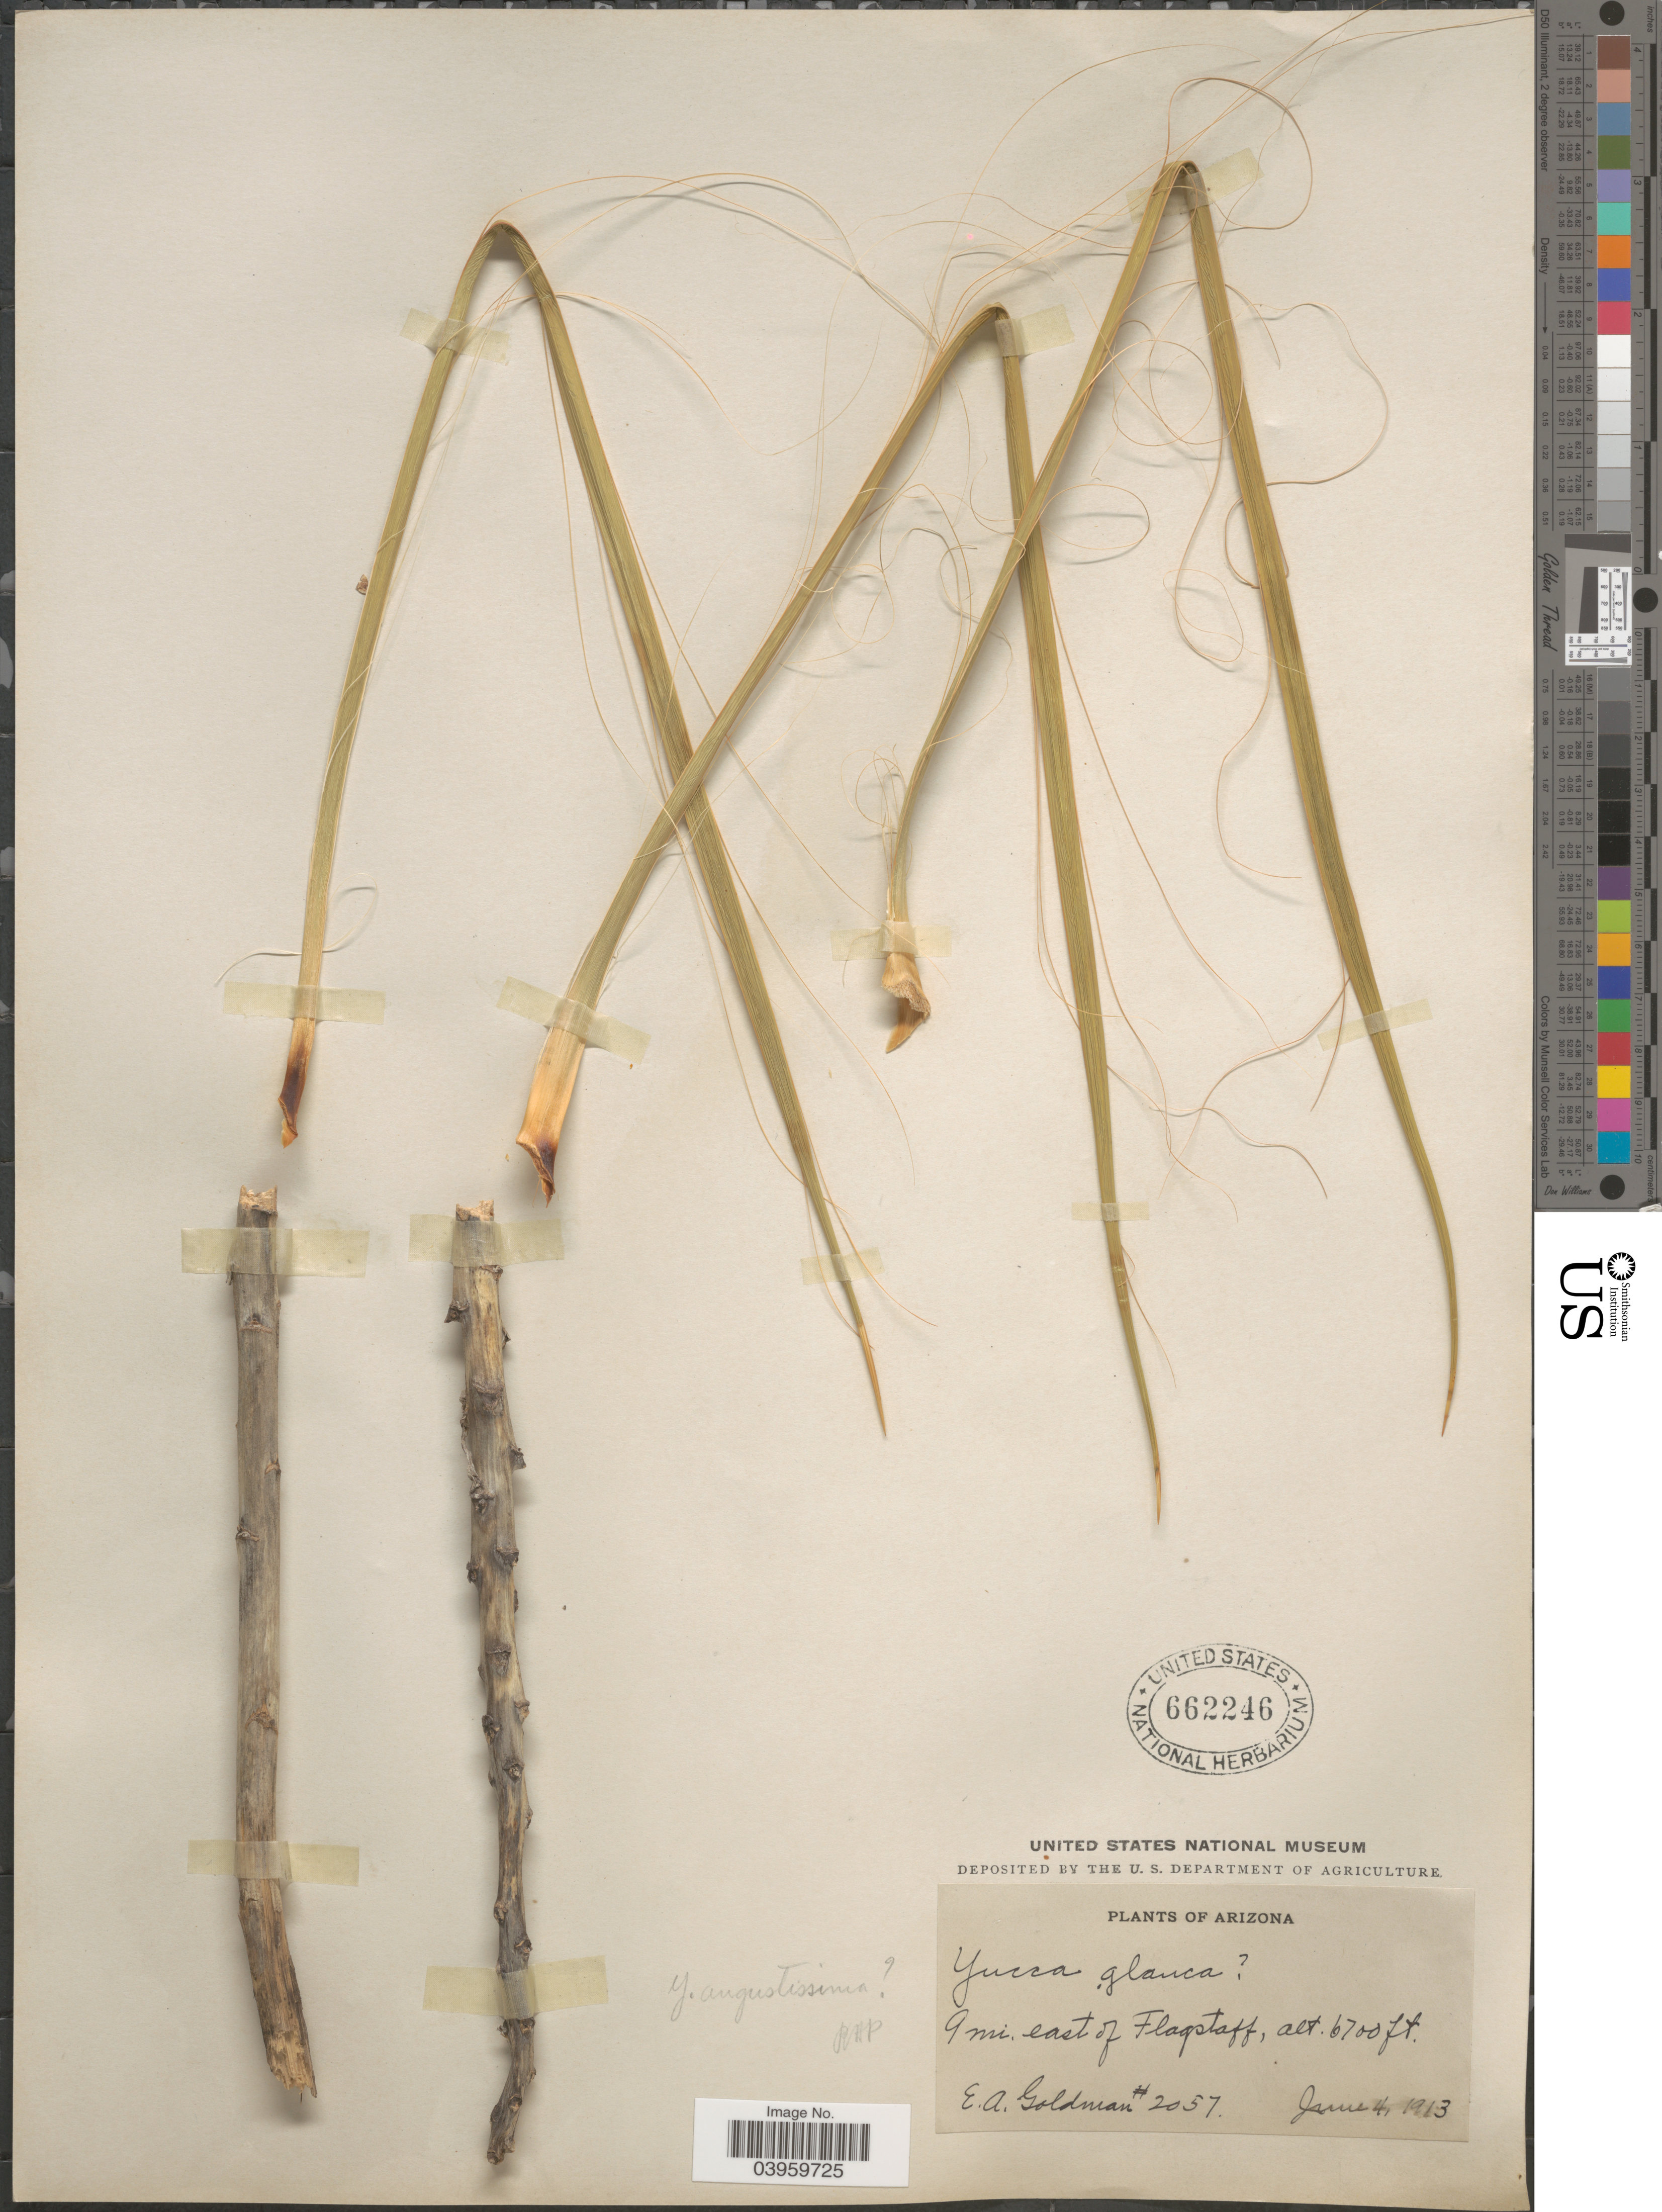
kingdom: Plantae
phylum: Tracheophyta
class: Liliopsida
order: Asparagales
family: Asparagaceae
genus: Yucca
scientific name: Yucca angustissima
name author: Engelm. ex Trel.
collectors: E. A. Goldman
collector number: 2057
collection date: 1913-06-04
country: United States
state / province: Arizona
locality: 9 mi. east of Flagstaff.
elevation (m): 2042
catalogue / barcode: US 662246